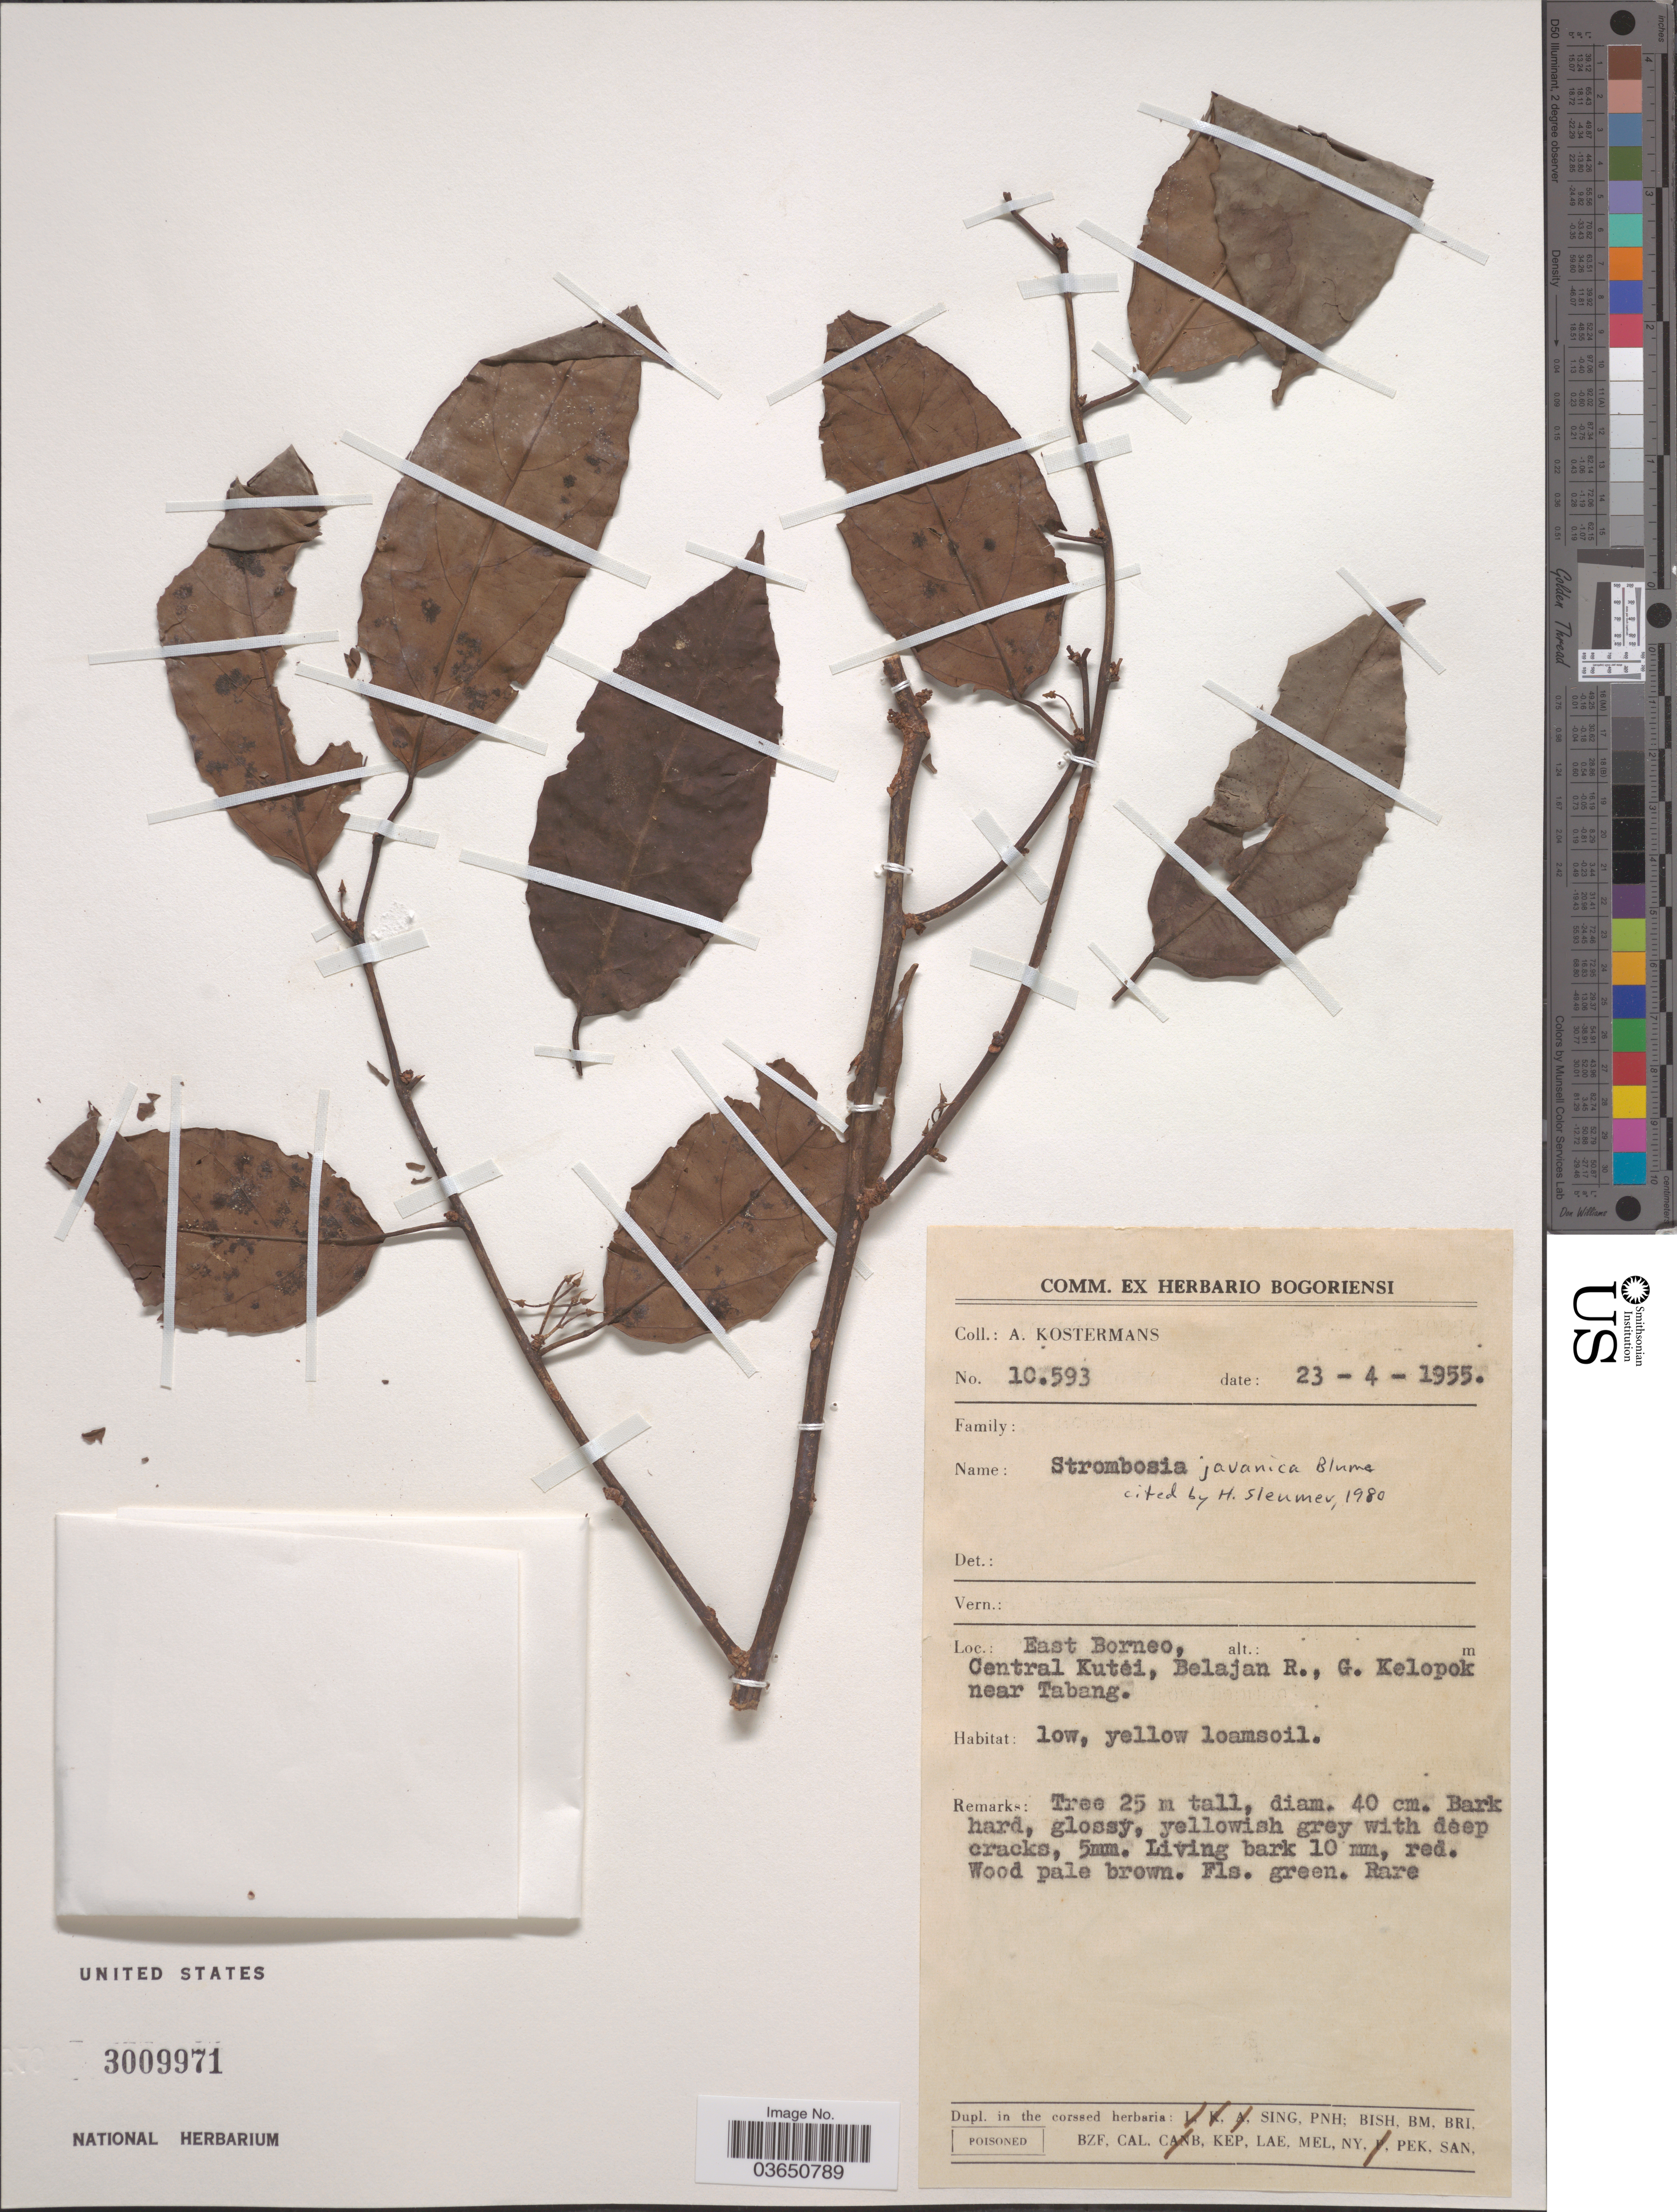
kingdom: Plantae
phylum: Tracheophyta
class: Magnoliopsida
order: Santalales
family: Strombosiaceae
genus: Strombosia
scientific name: Strombosia javanica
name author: Blume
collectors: A. J. G. Kostermans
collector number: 10593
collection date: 1955-04-23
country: Indonesia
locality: East Borneo, Central Kutei, Belajan R., G. Kelopok near Tabang.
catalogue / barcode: US 3009971